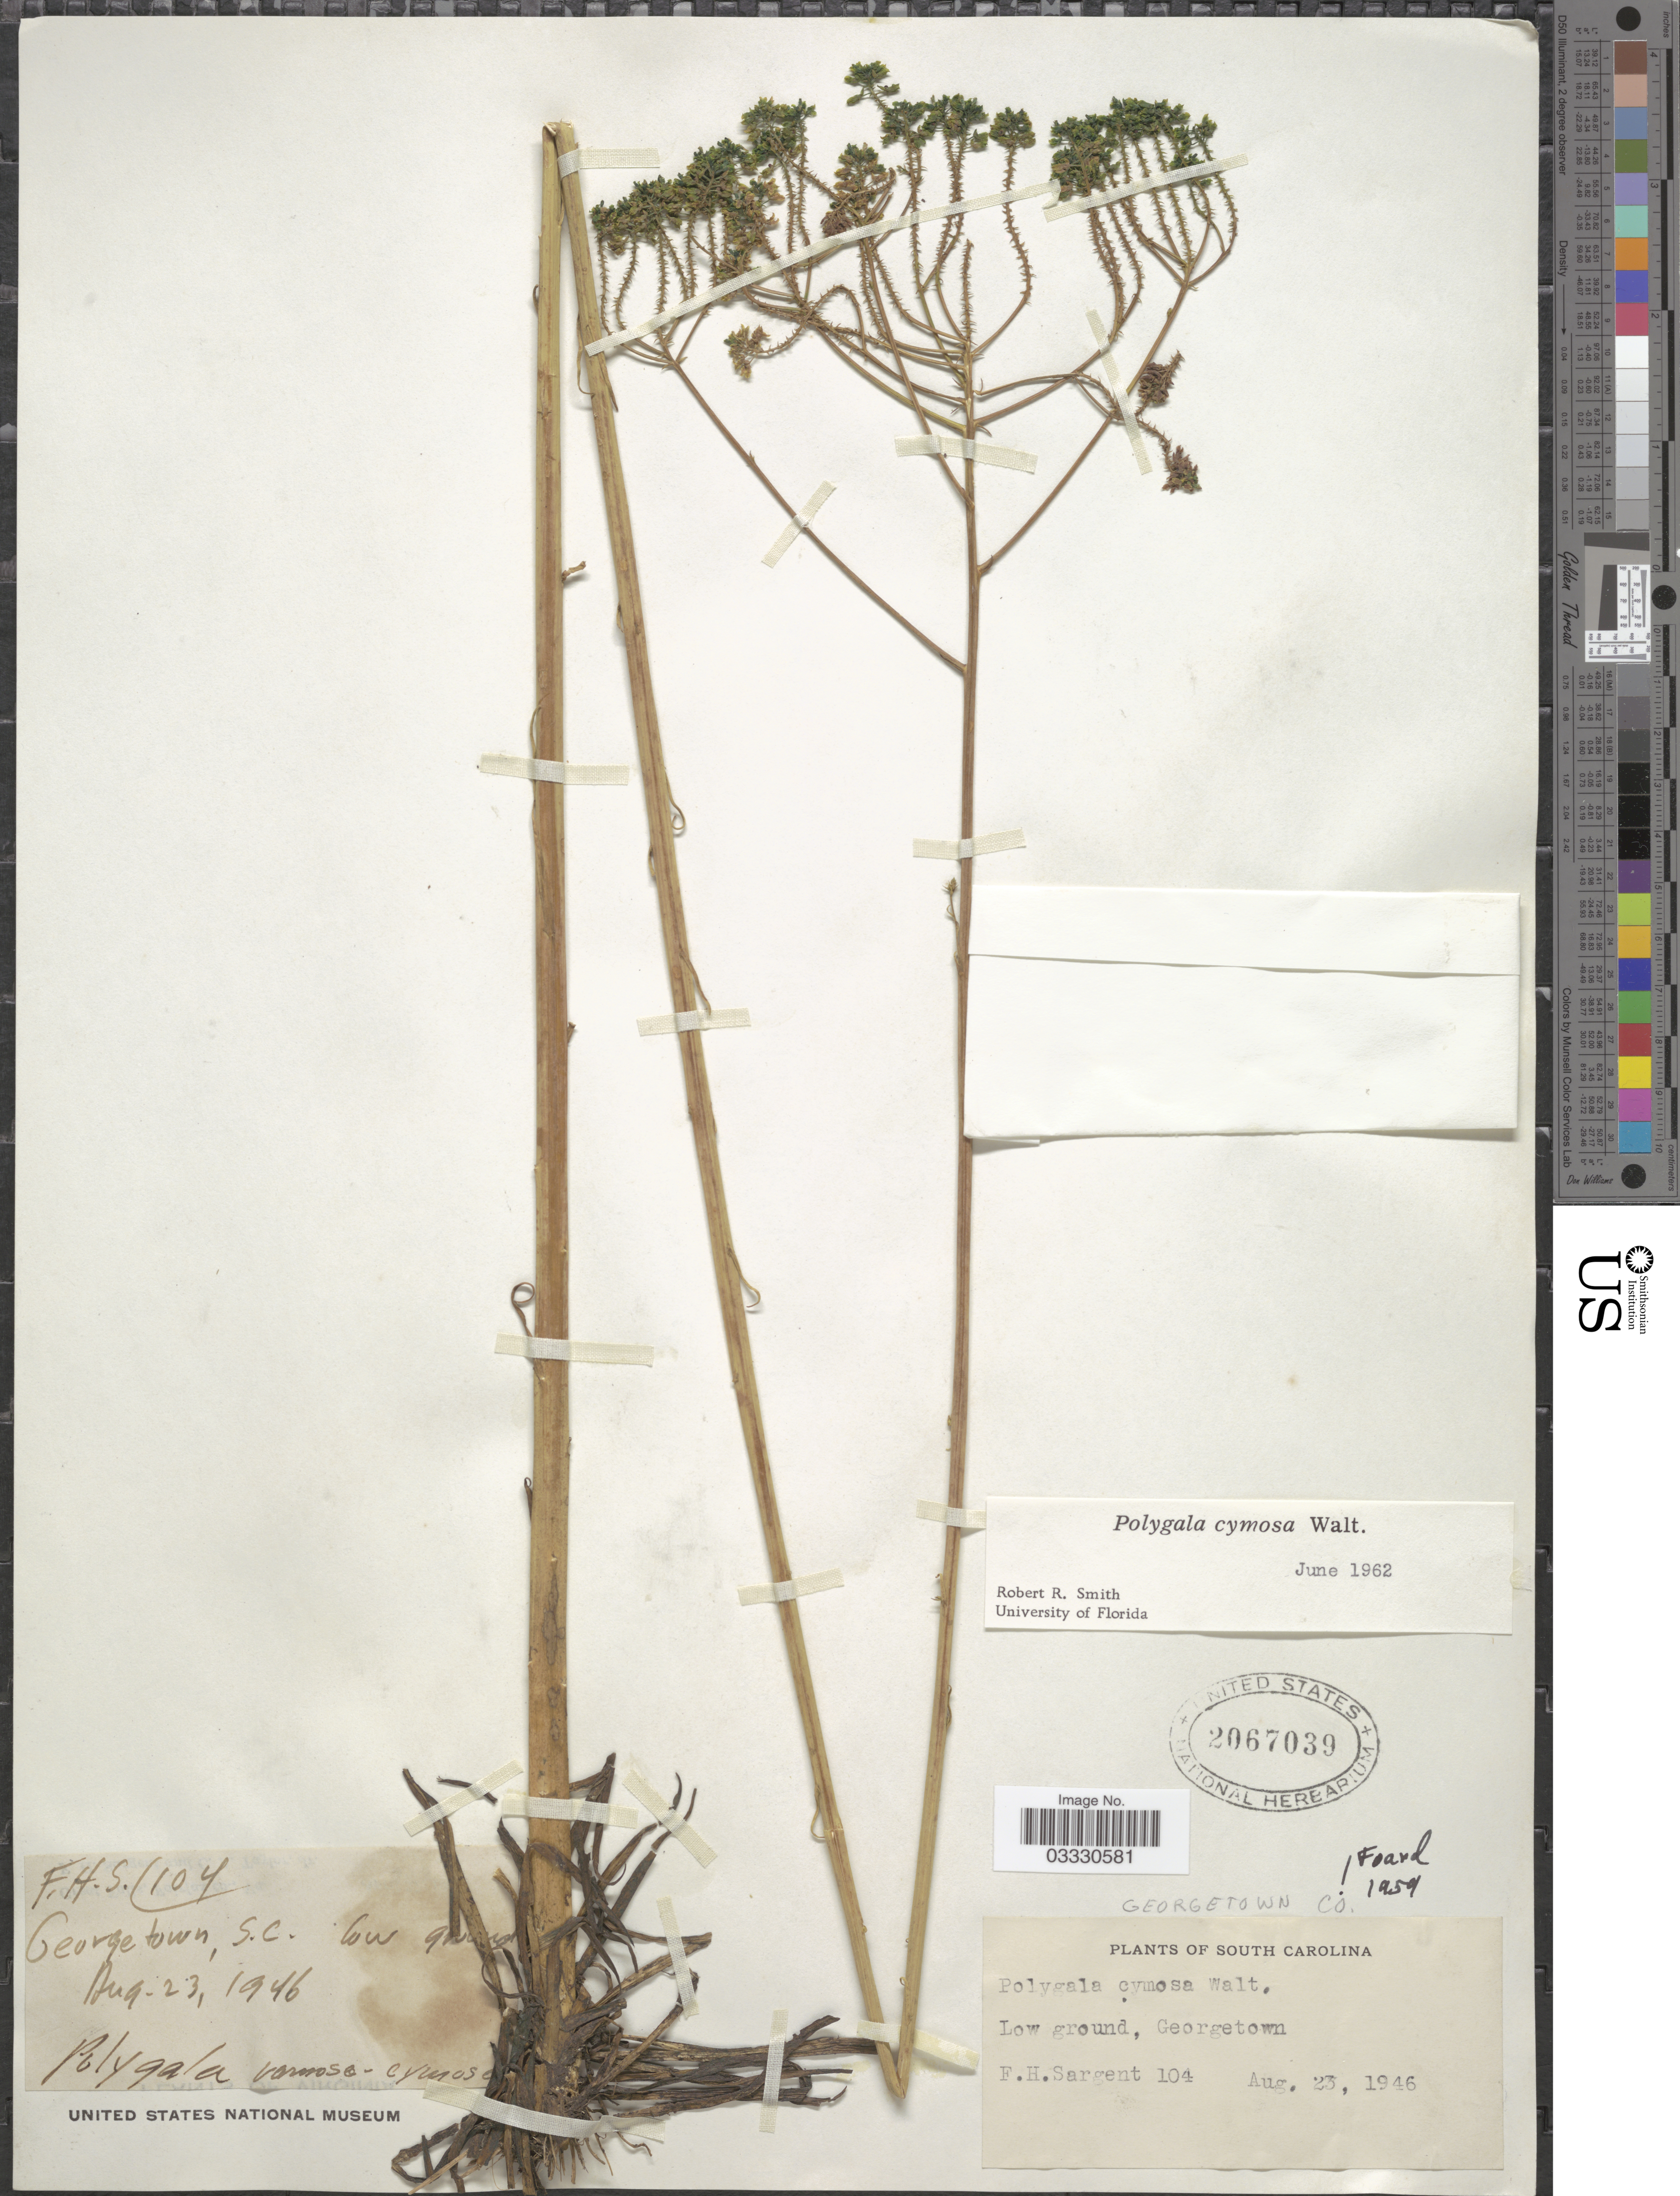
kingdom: Plantae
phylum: Tracheophyta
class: Magnoliopsida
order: Fabales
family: Polygalaceae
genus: Polygala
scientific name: Polygala cymosa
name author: Walter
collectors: F. H. Sargent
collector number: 104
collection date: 1946-08-23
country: United States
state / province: South Carolina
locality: Low ground, Georgetown.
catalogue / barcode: US 2067039